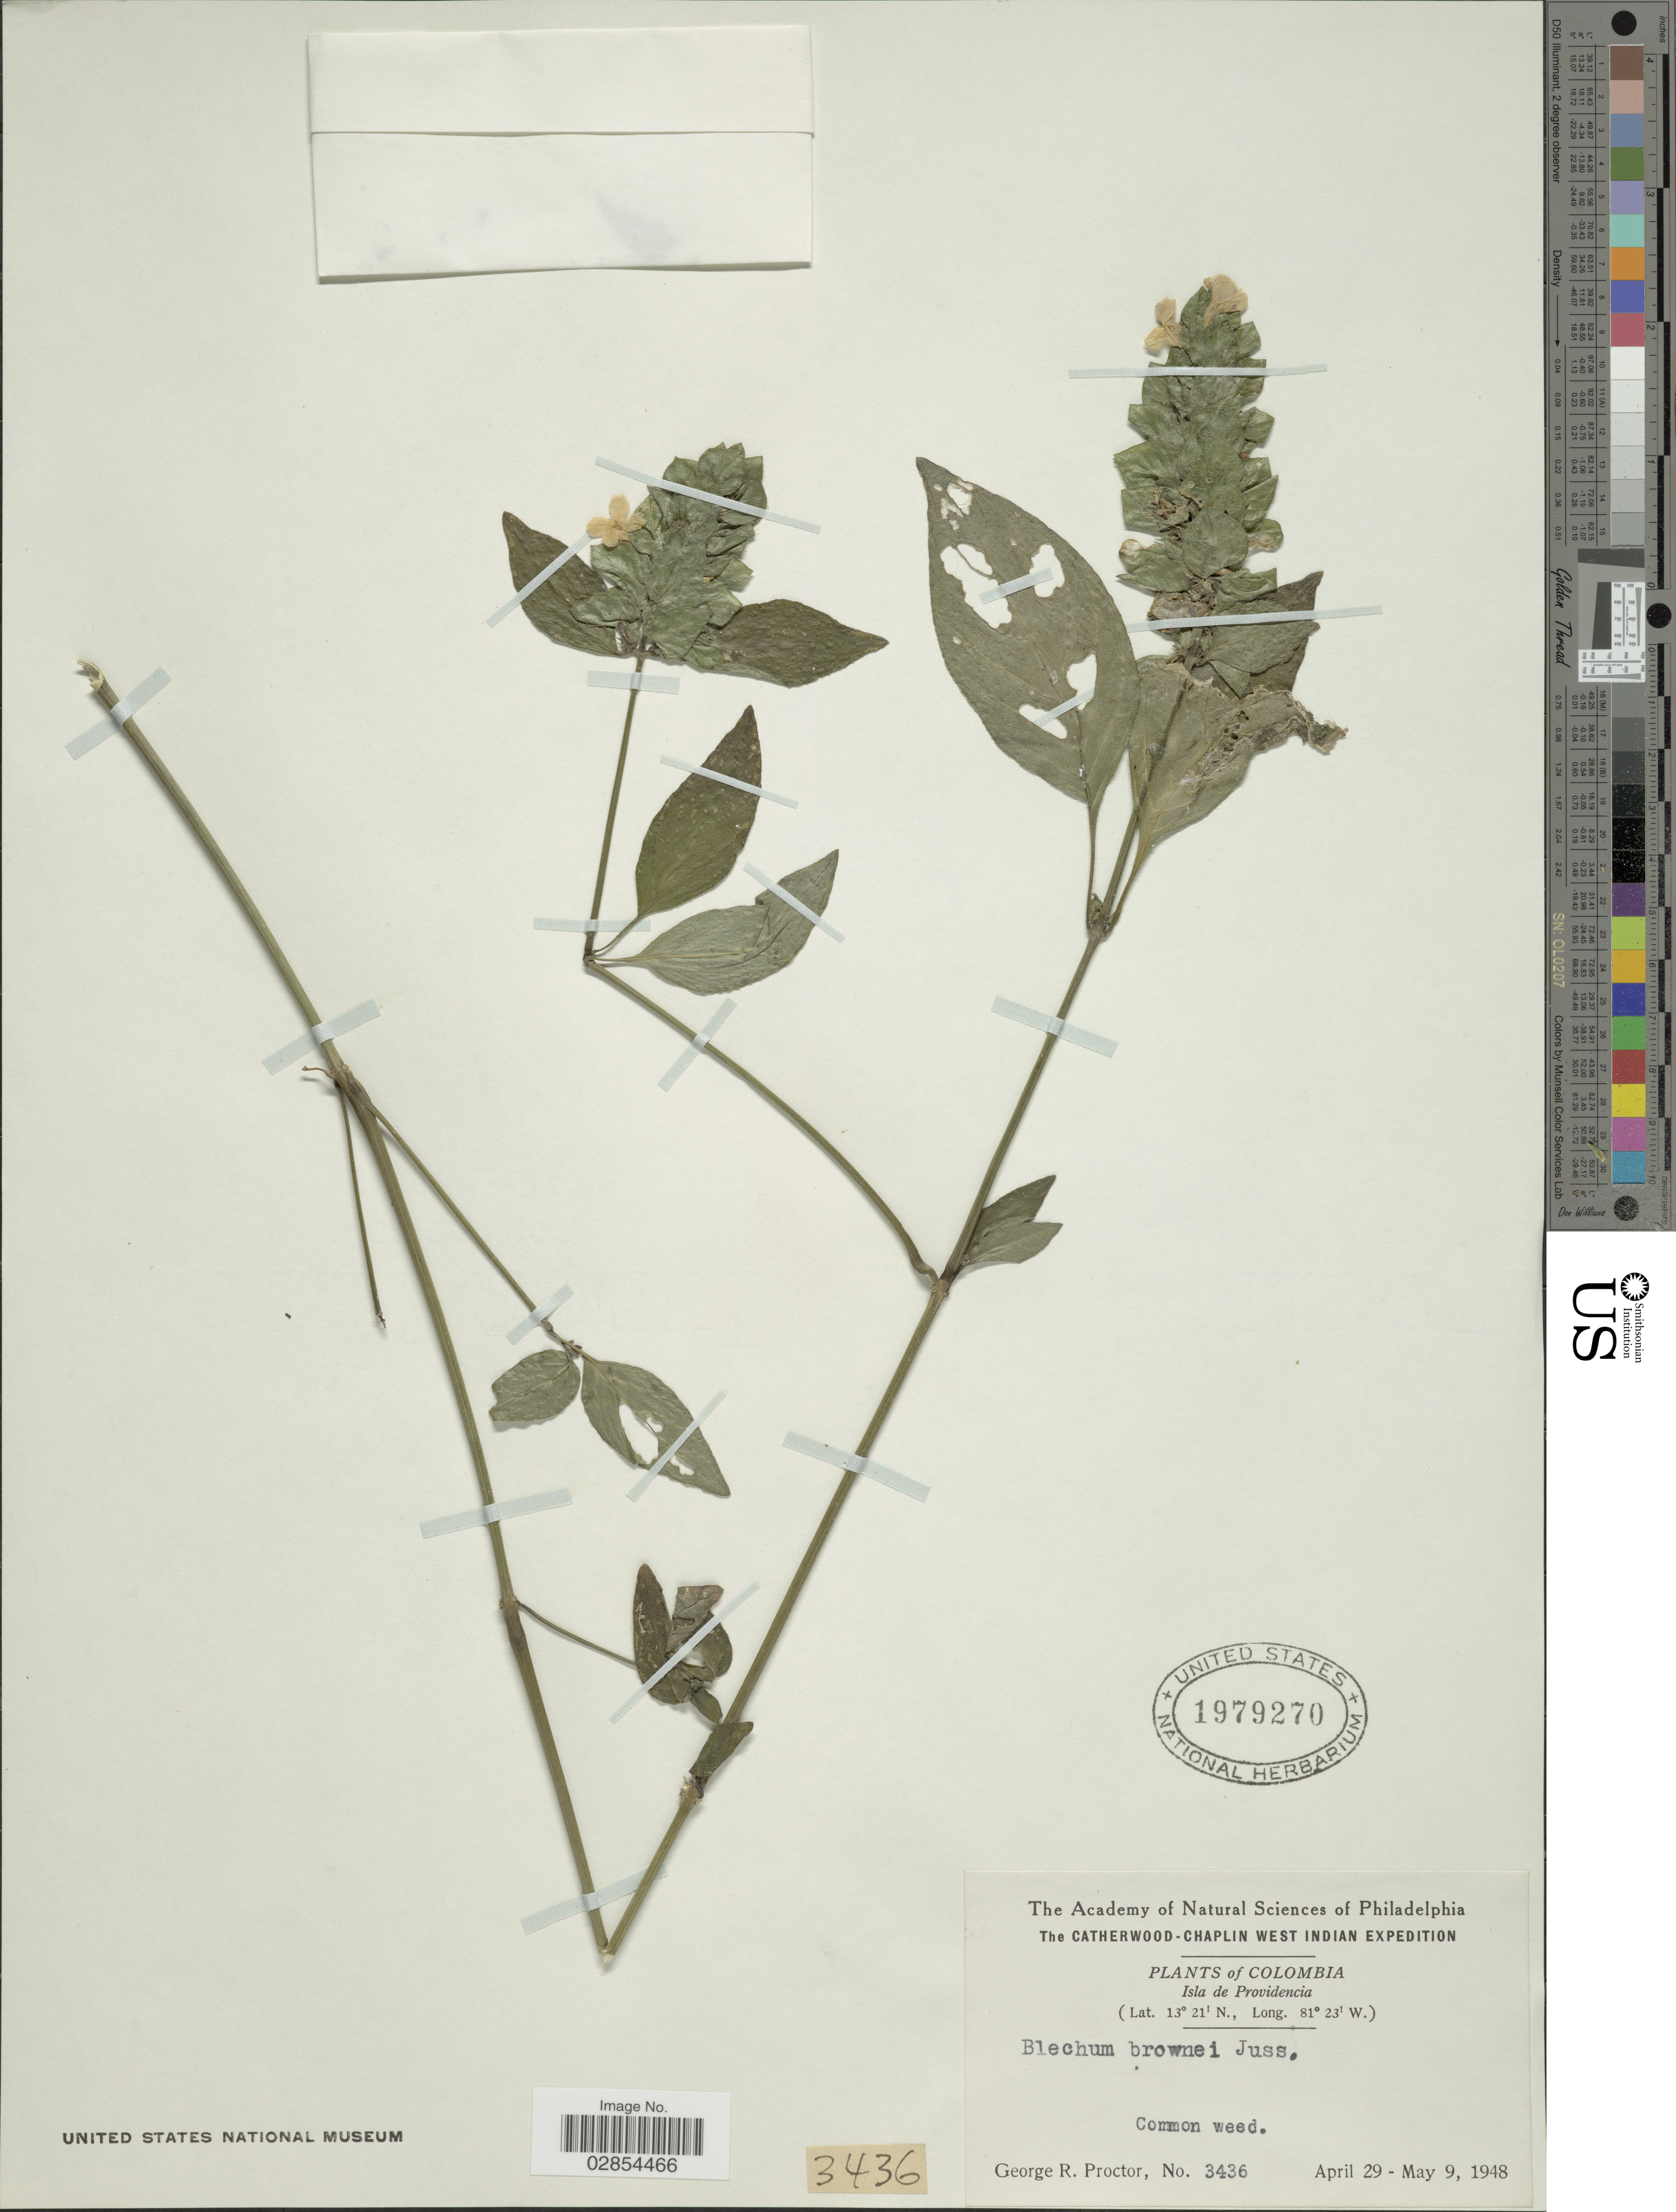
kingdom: Plantae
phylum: Tracheophyta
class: Magnoliopsida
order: Lamiales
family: Acanthaceae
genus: Blechum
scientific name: Blechum brownei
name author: Juss.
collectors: G. Proctor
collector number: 3436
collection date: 1948-04-29/1948-05-09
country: Colombia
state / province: San Andres y Providencia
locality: West Indian. Isla de Providencia.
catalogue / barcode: US 1979270